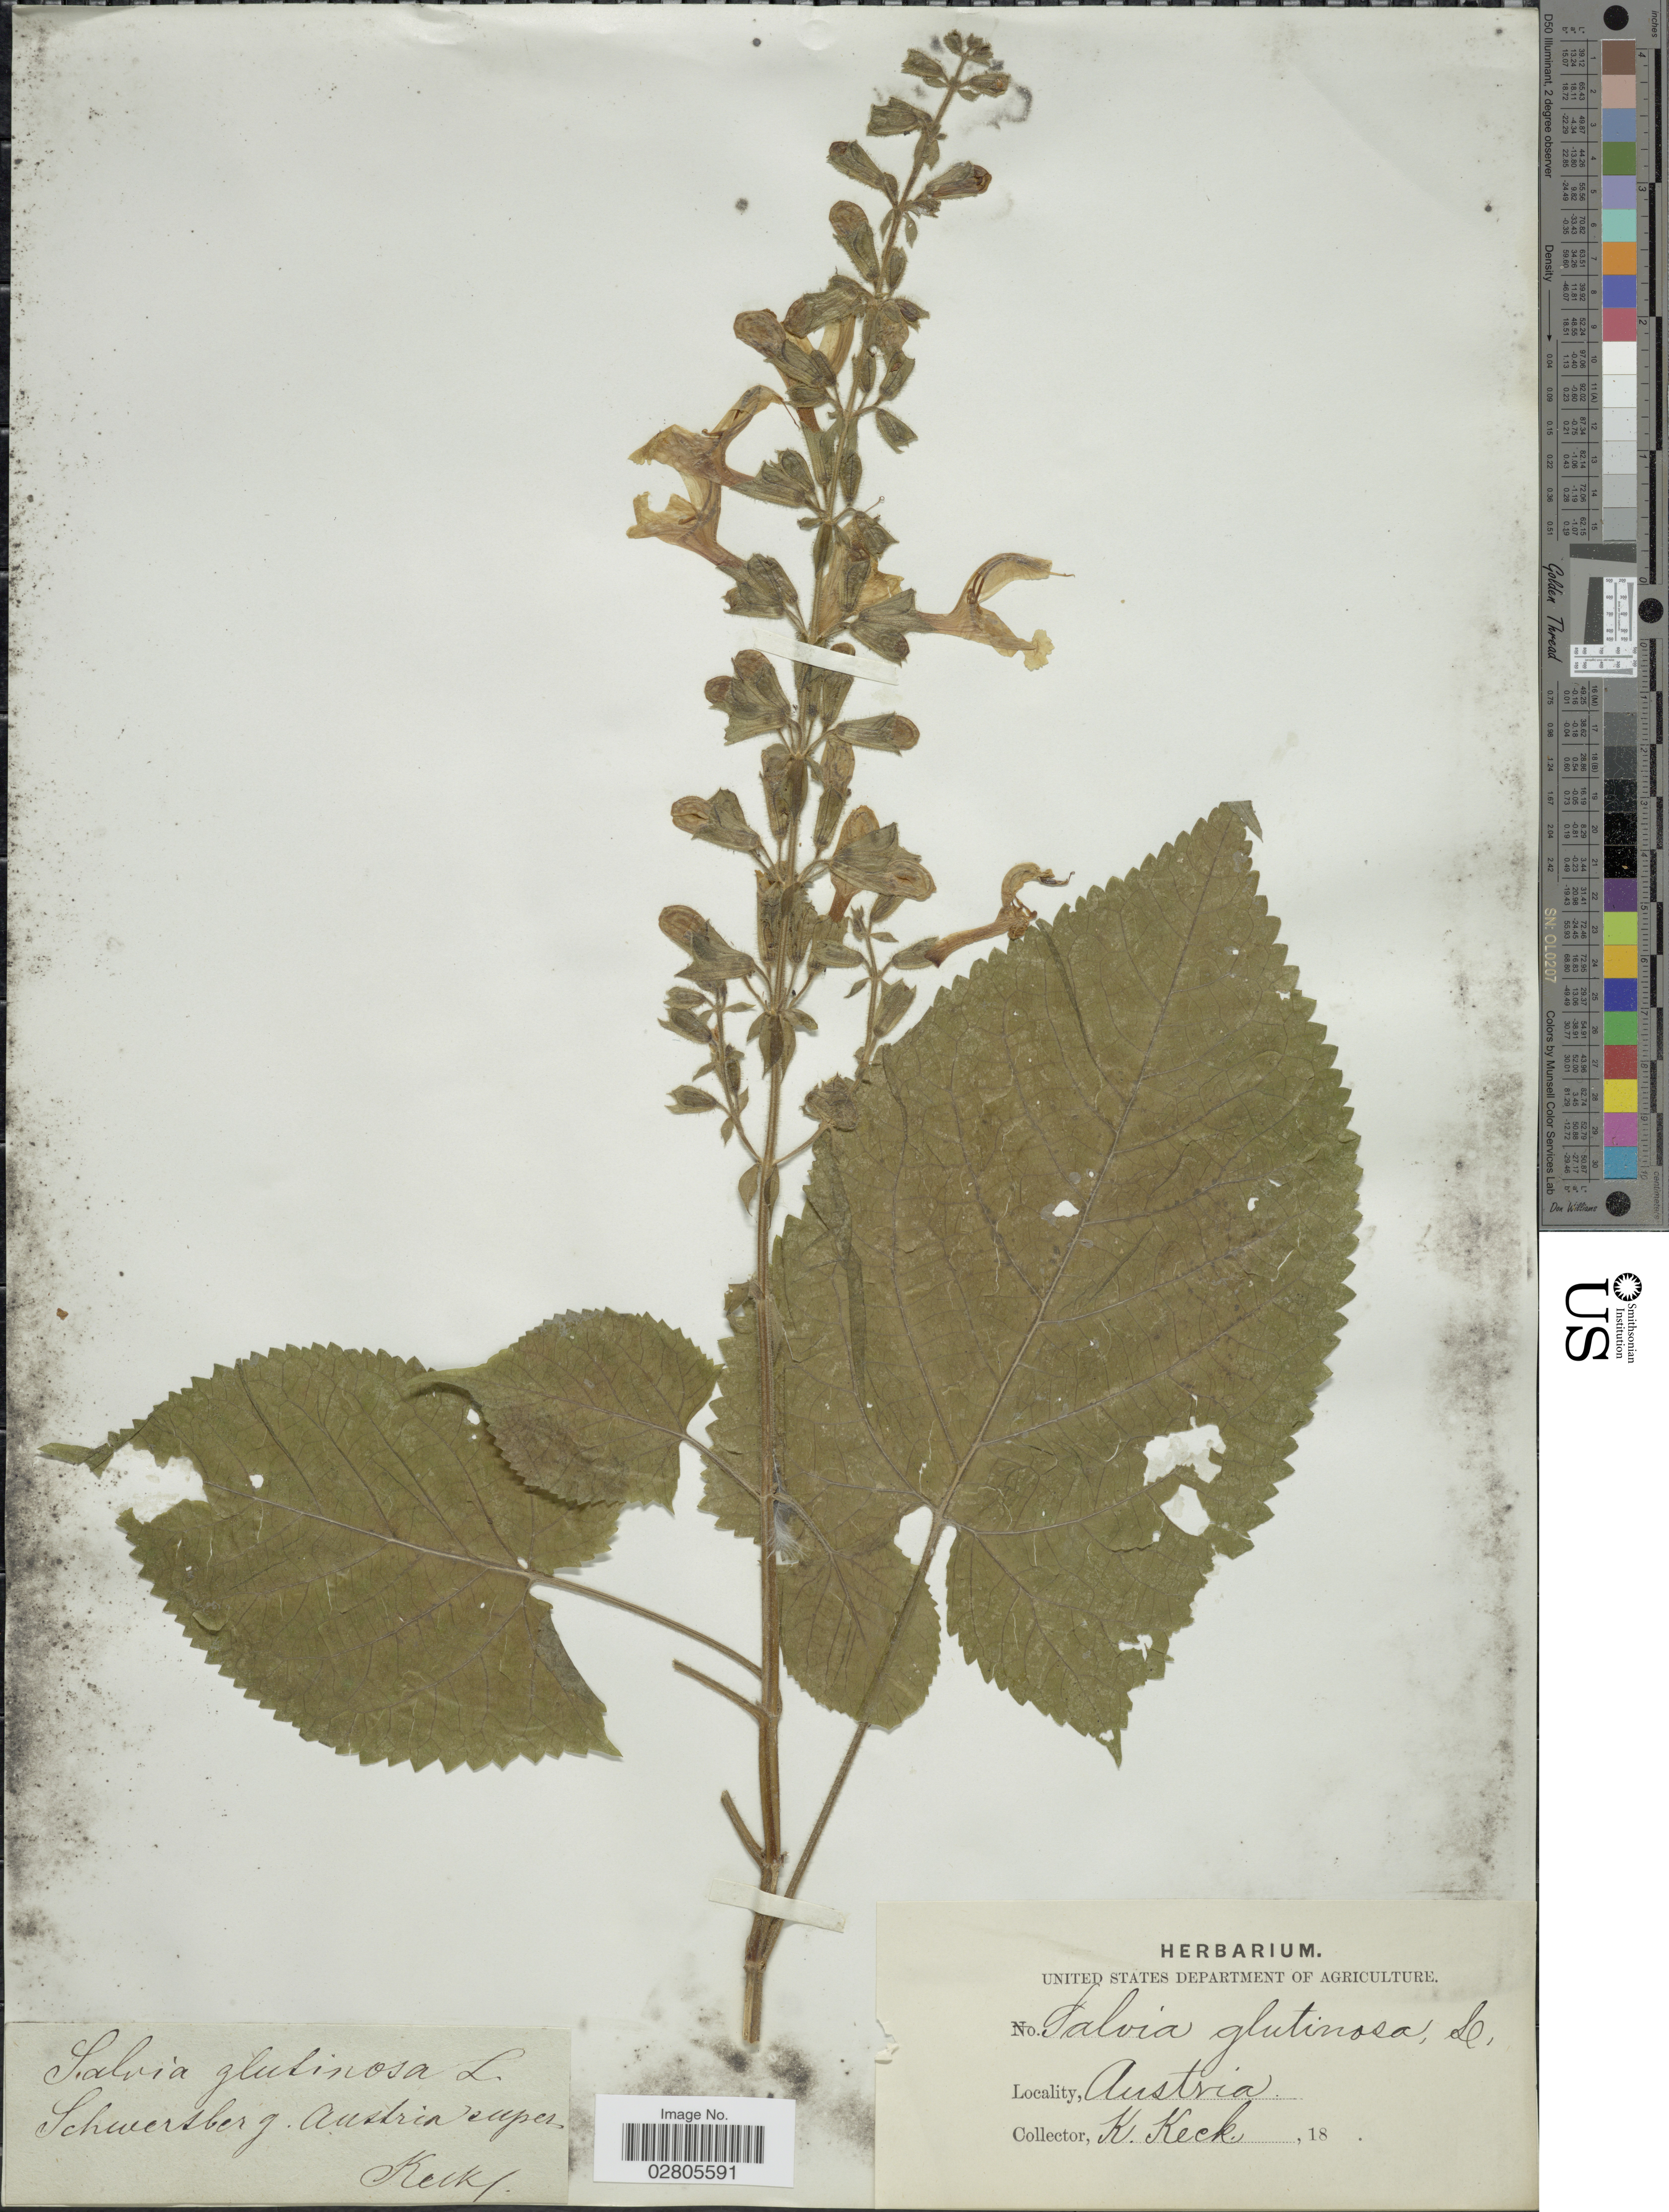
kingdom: Plantae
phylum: Tracheophyta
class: Magnoliopsida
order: Lamiales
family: Lamiaceae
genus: Salvia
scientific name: Salvia glutinosa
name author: L.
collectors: K. Keck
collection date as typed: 18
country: Austria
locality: Schwertberg.